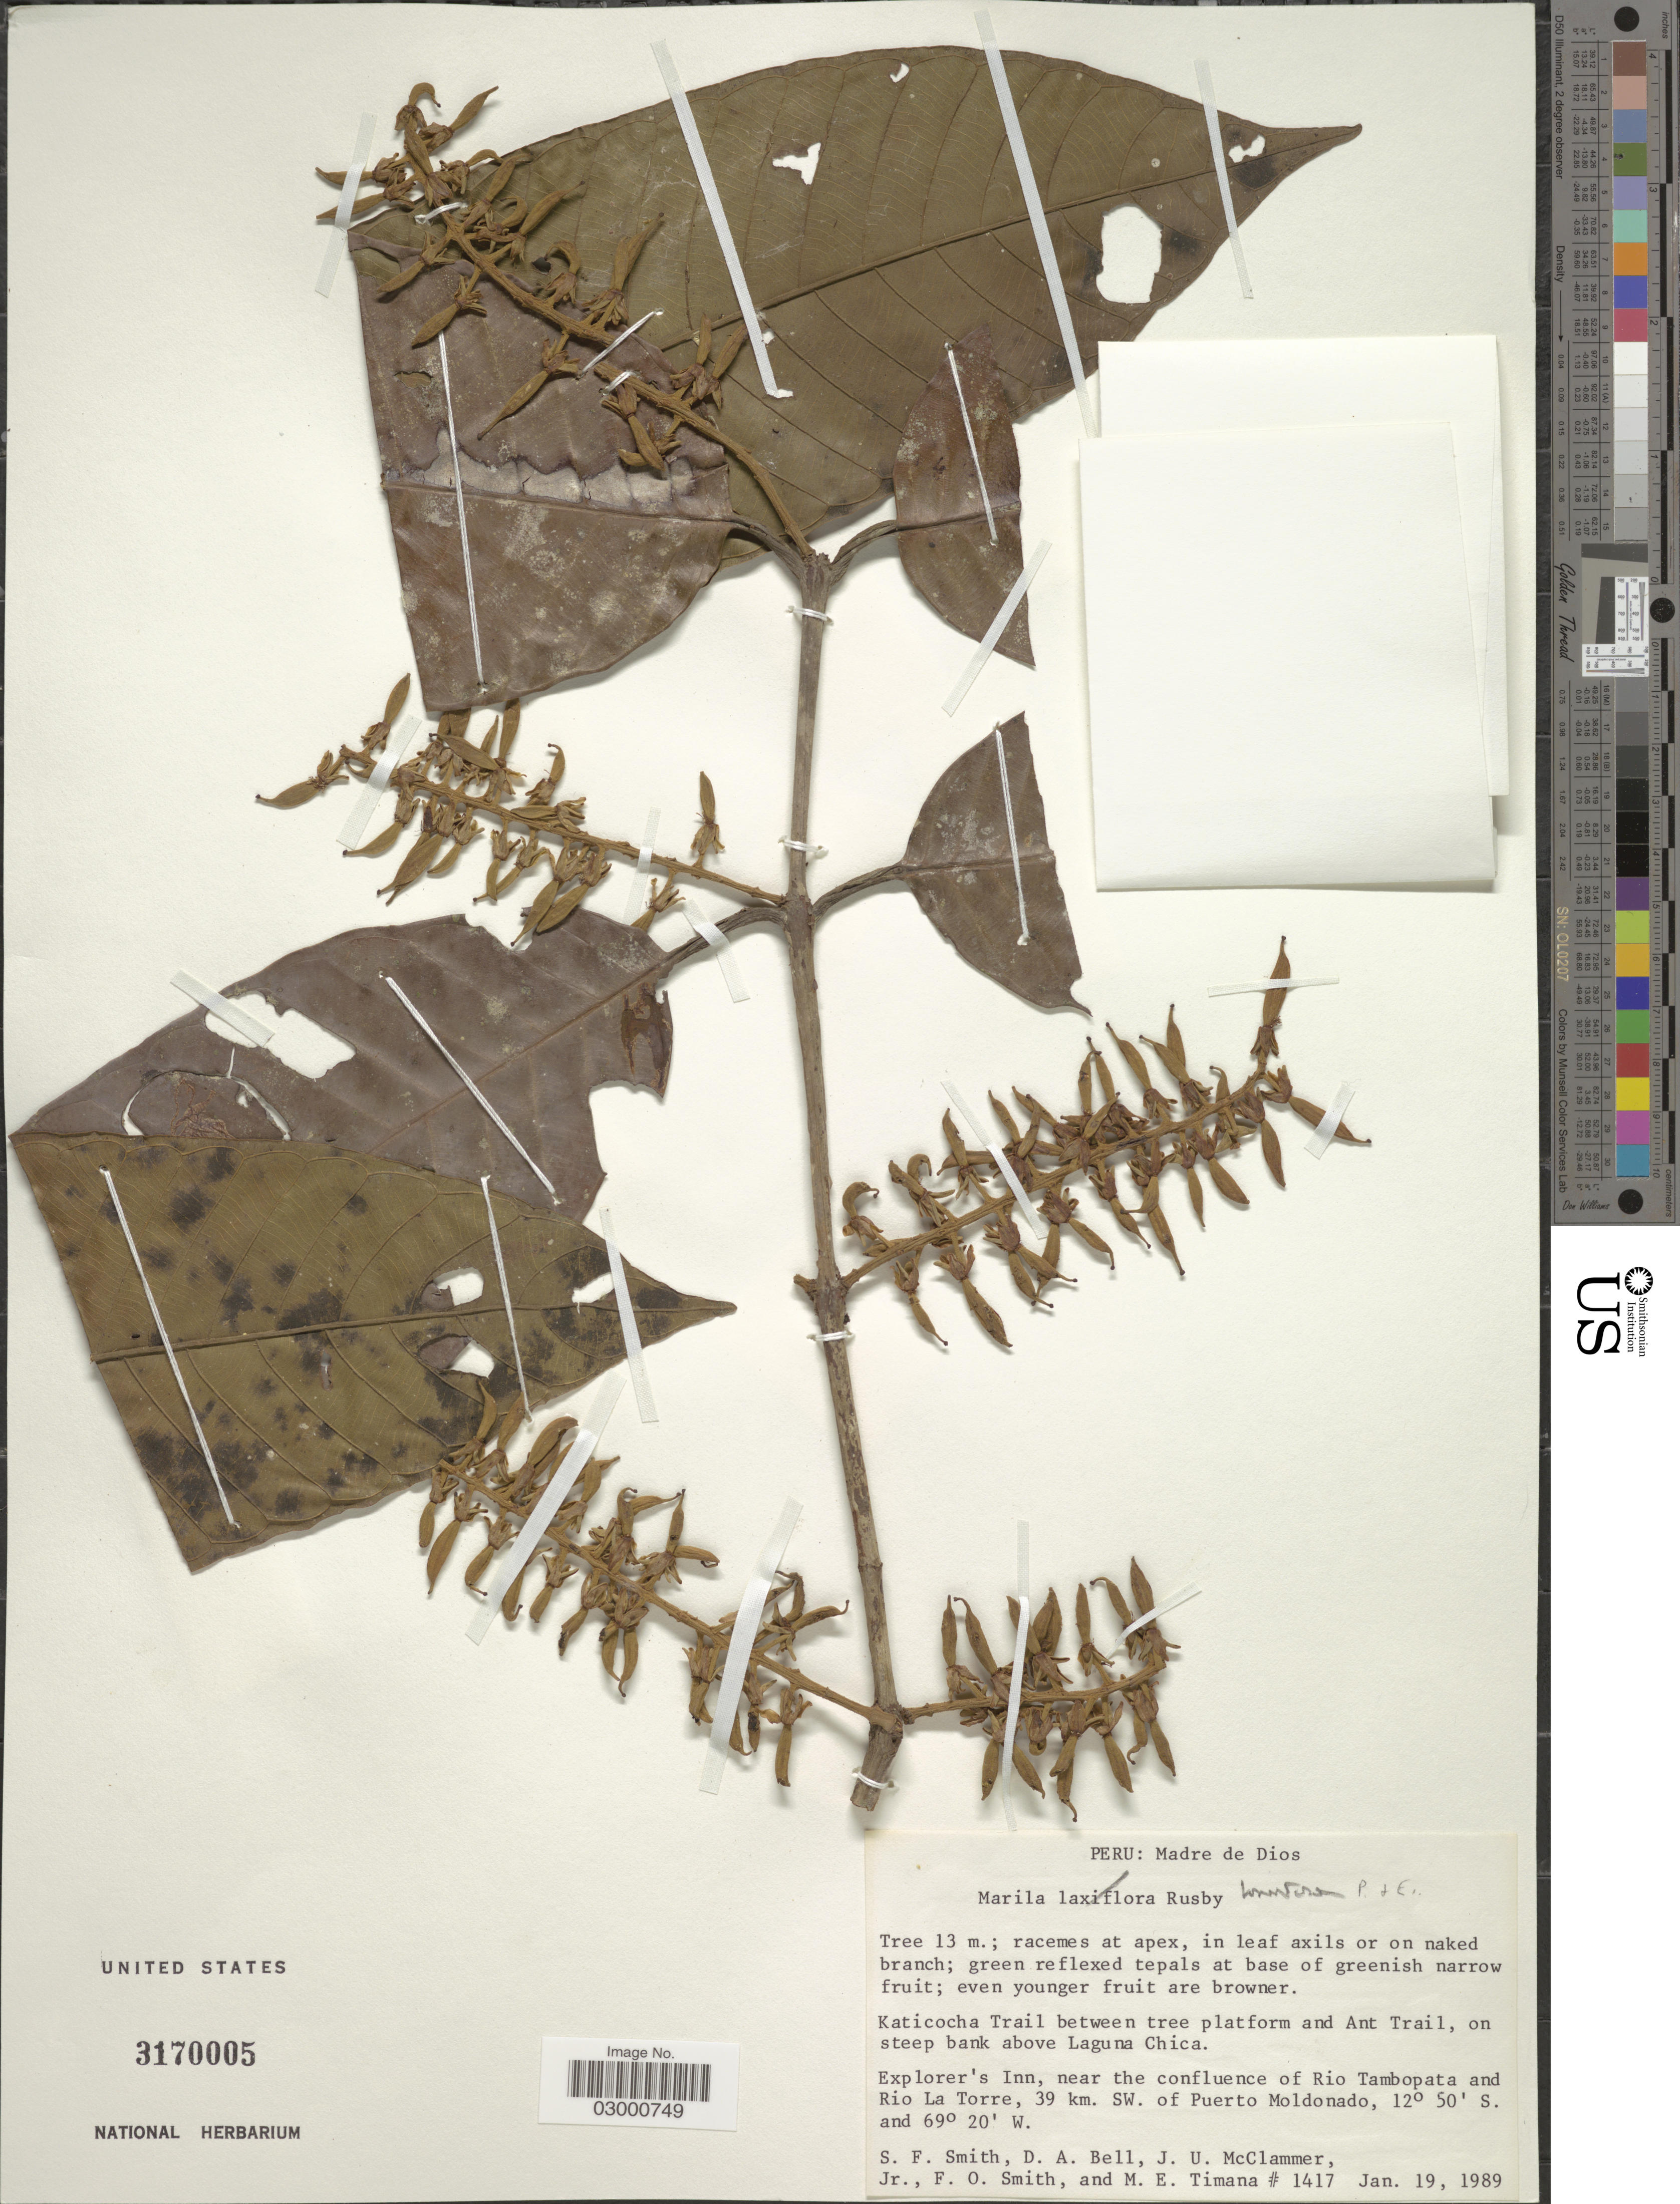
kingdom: Plantae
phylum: Tracheophyta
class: Magnoliopsida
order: Malpighiales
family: Calophyllaceae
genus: Marila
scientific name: Marila tomentosa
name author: Poepp.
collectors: S.F. Smith, D. A. Bell, J. McClammer Jr. & F. Smith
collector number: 1417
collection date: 1989-01-19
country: Peru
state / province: Madre de Dios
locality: Katicocha Trail between tree platform and Ant Trail, on steep bank above Laguna Chica. Explorer's Inn, near the confluence of Rio Tambopata, and Río La Torre, 39 Km. SW. of Puerto Maldonado.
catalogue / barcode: US 3170005